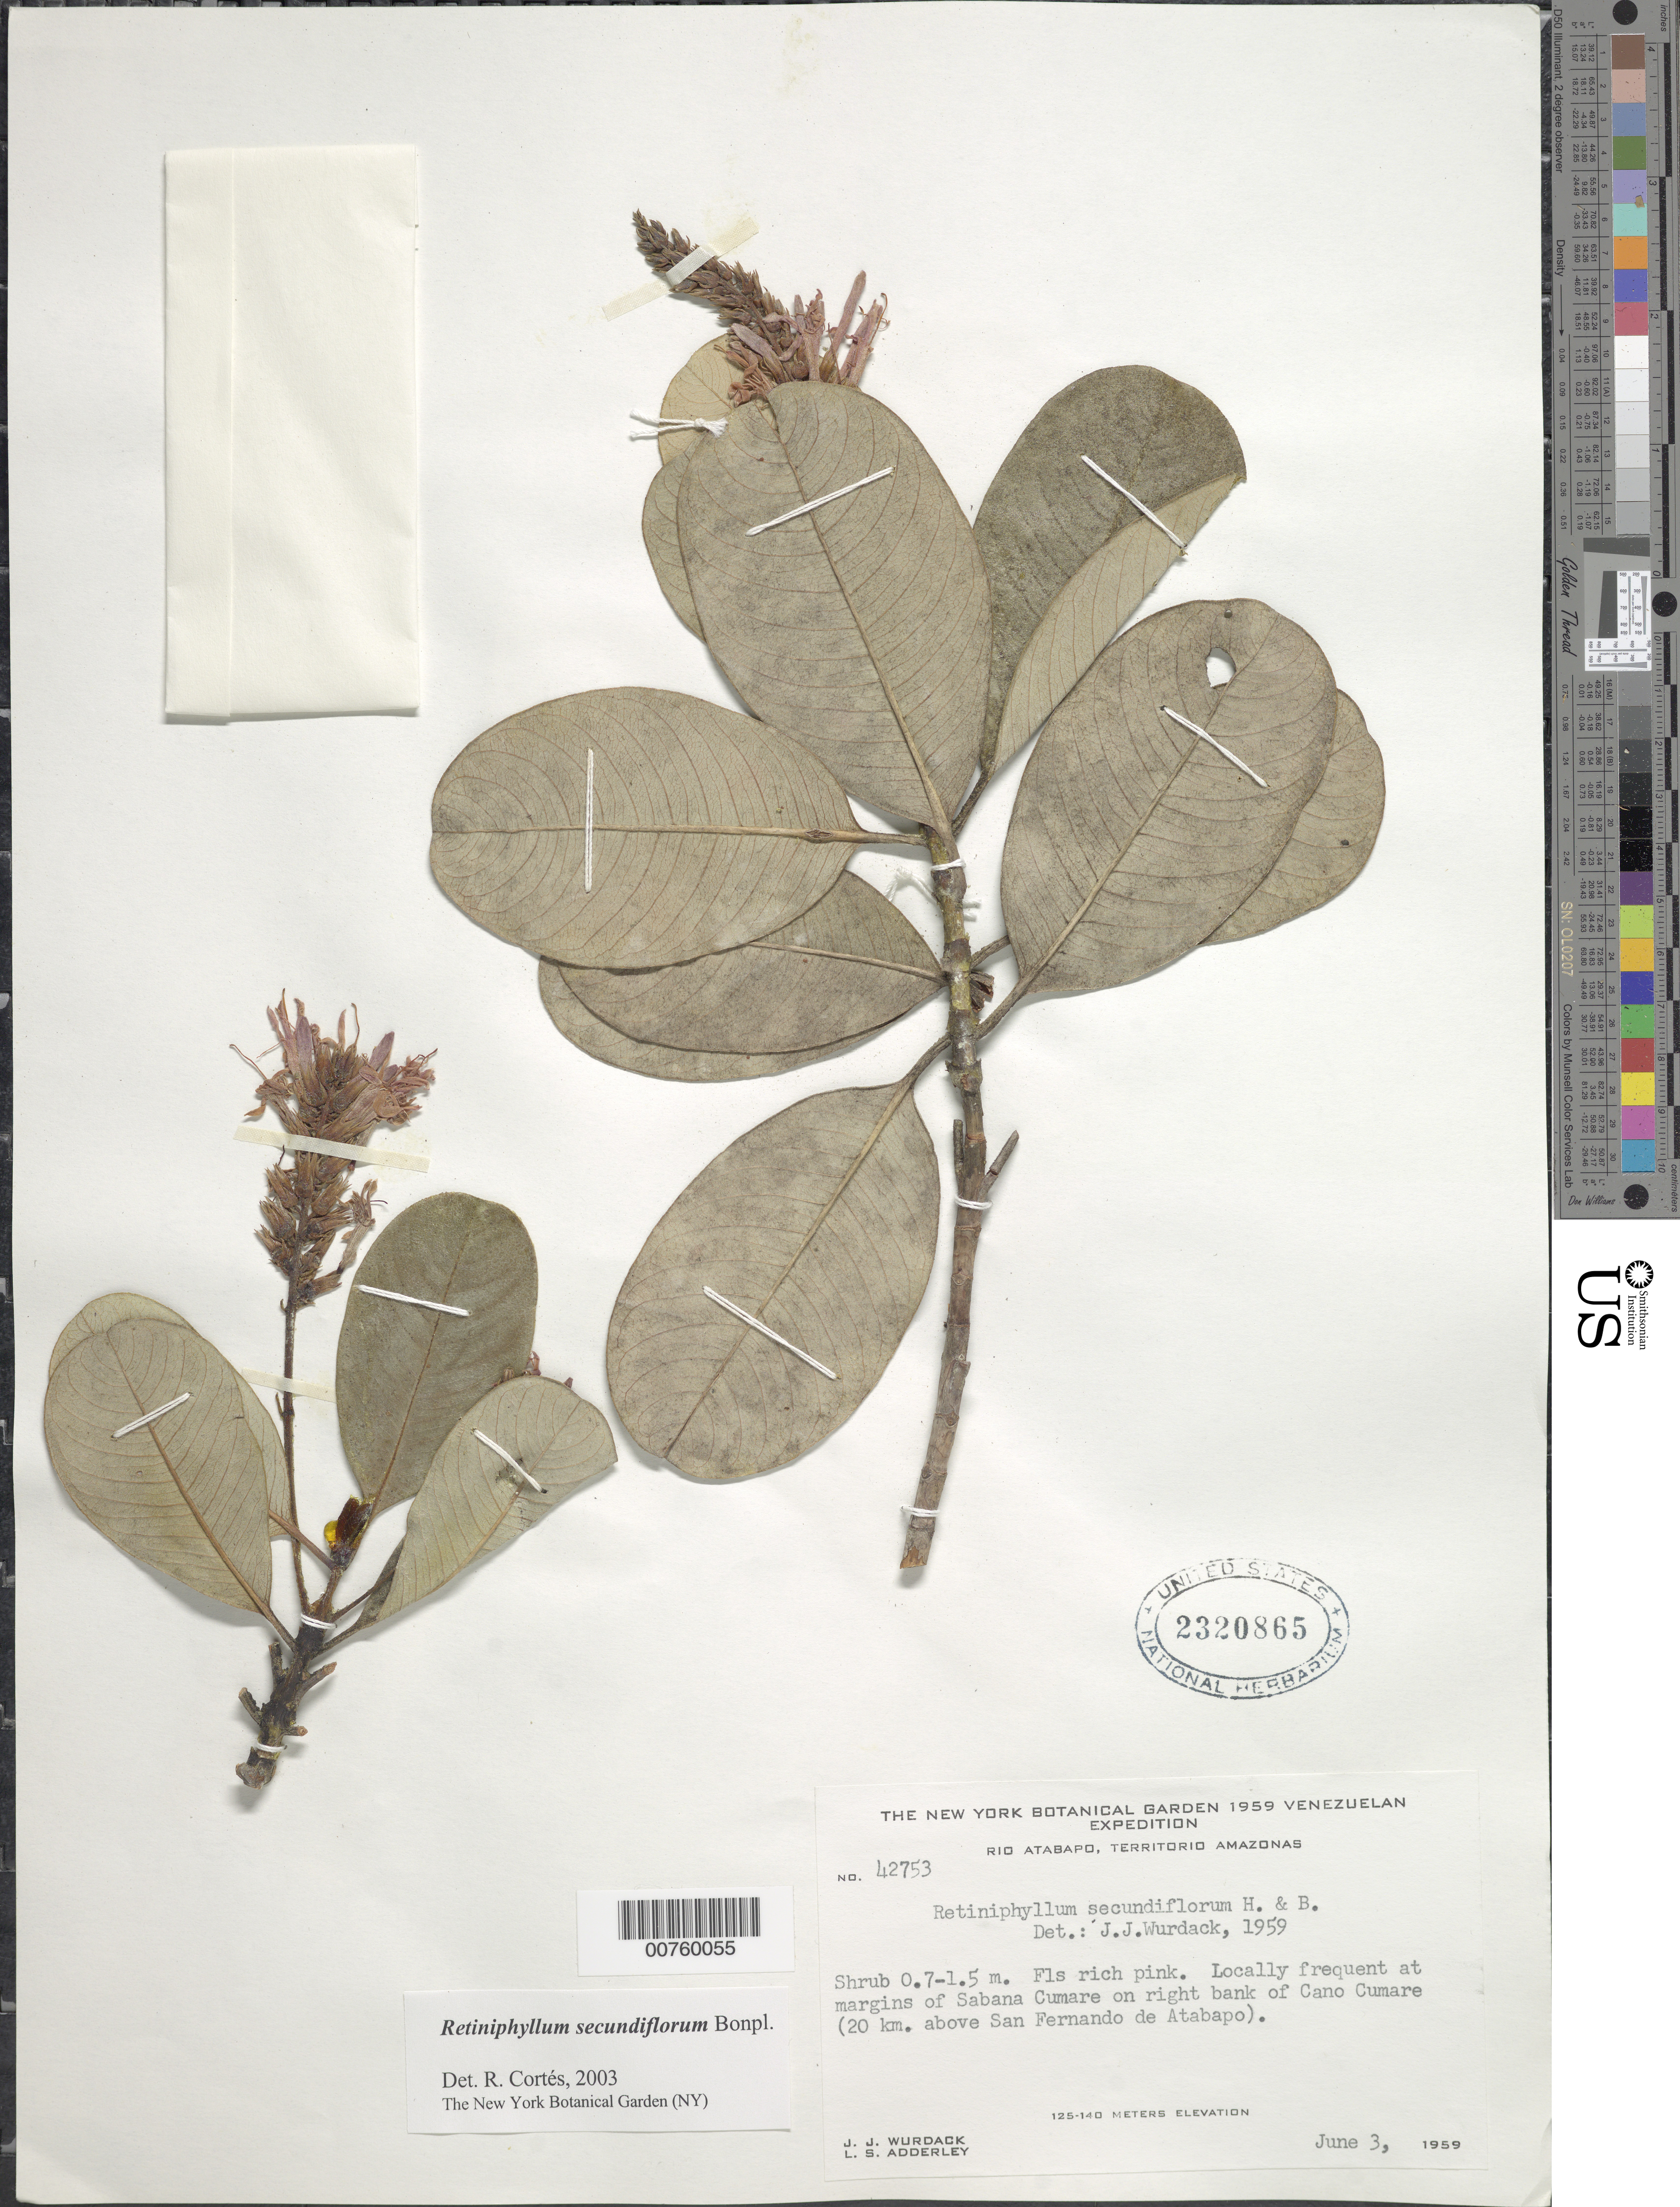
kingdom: Plantae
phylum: Tracheophyta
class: Magnoliopsida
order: Gentianales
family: Rubiaceae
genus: Retiniphyllum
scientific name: Retiniphyllum secundiflorum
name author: Bonpl.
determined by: Cortes R., G.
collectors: J. J. Wurdack & L. S. Adderley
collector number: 42753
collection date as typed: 3-Jun-59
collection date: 1959-06-03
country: Venezuela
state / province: Amazonas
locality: Sabana Cumare on right bank of Caño Cumare, Río Atabapo, 20 km above San Fernando de Atabapo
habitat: Margins of savanna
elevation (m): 125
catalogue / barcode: US 2320865